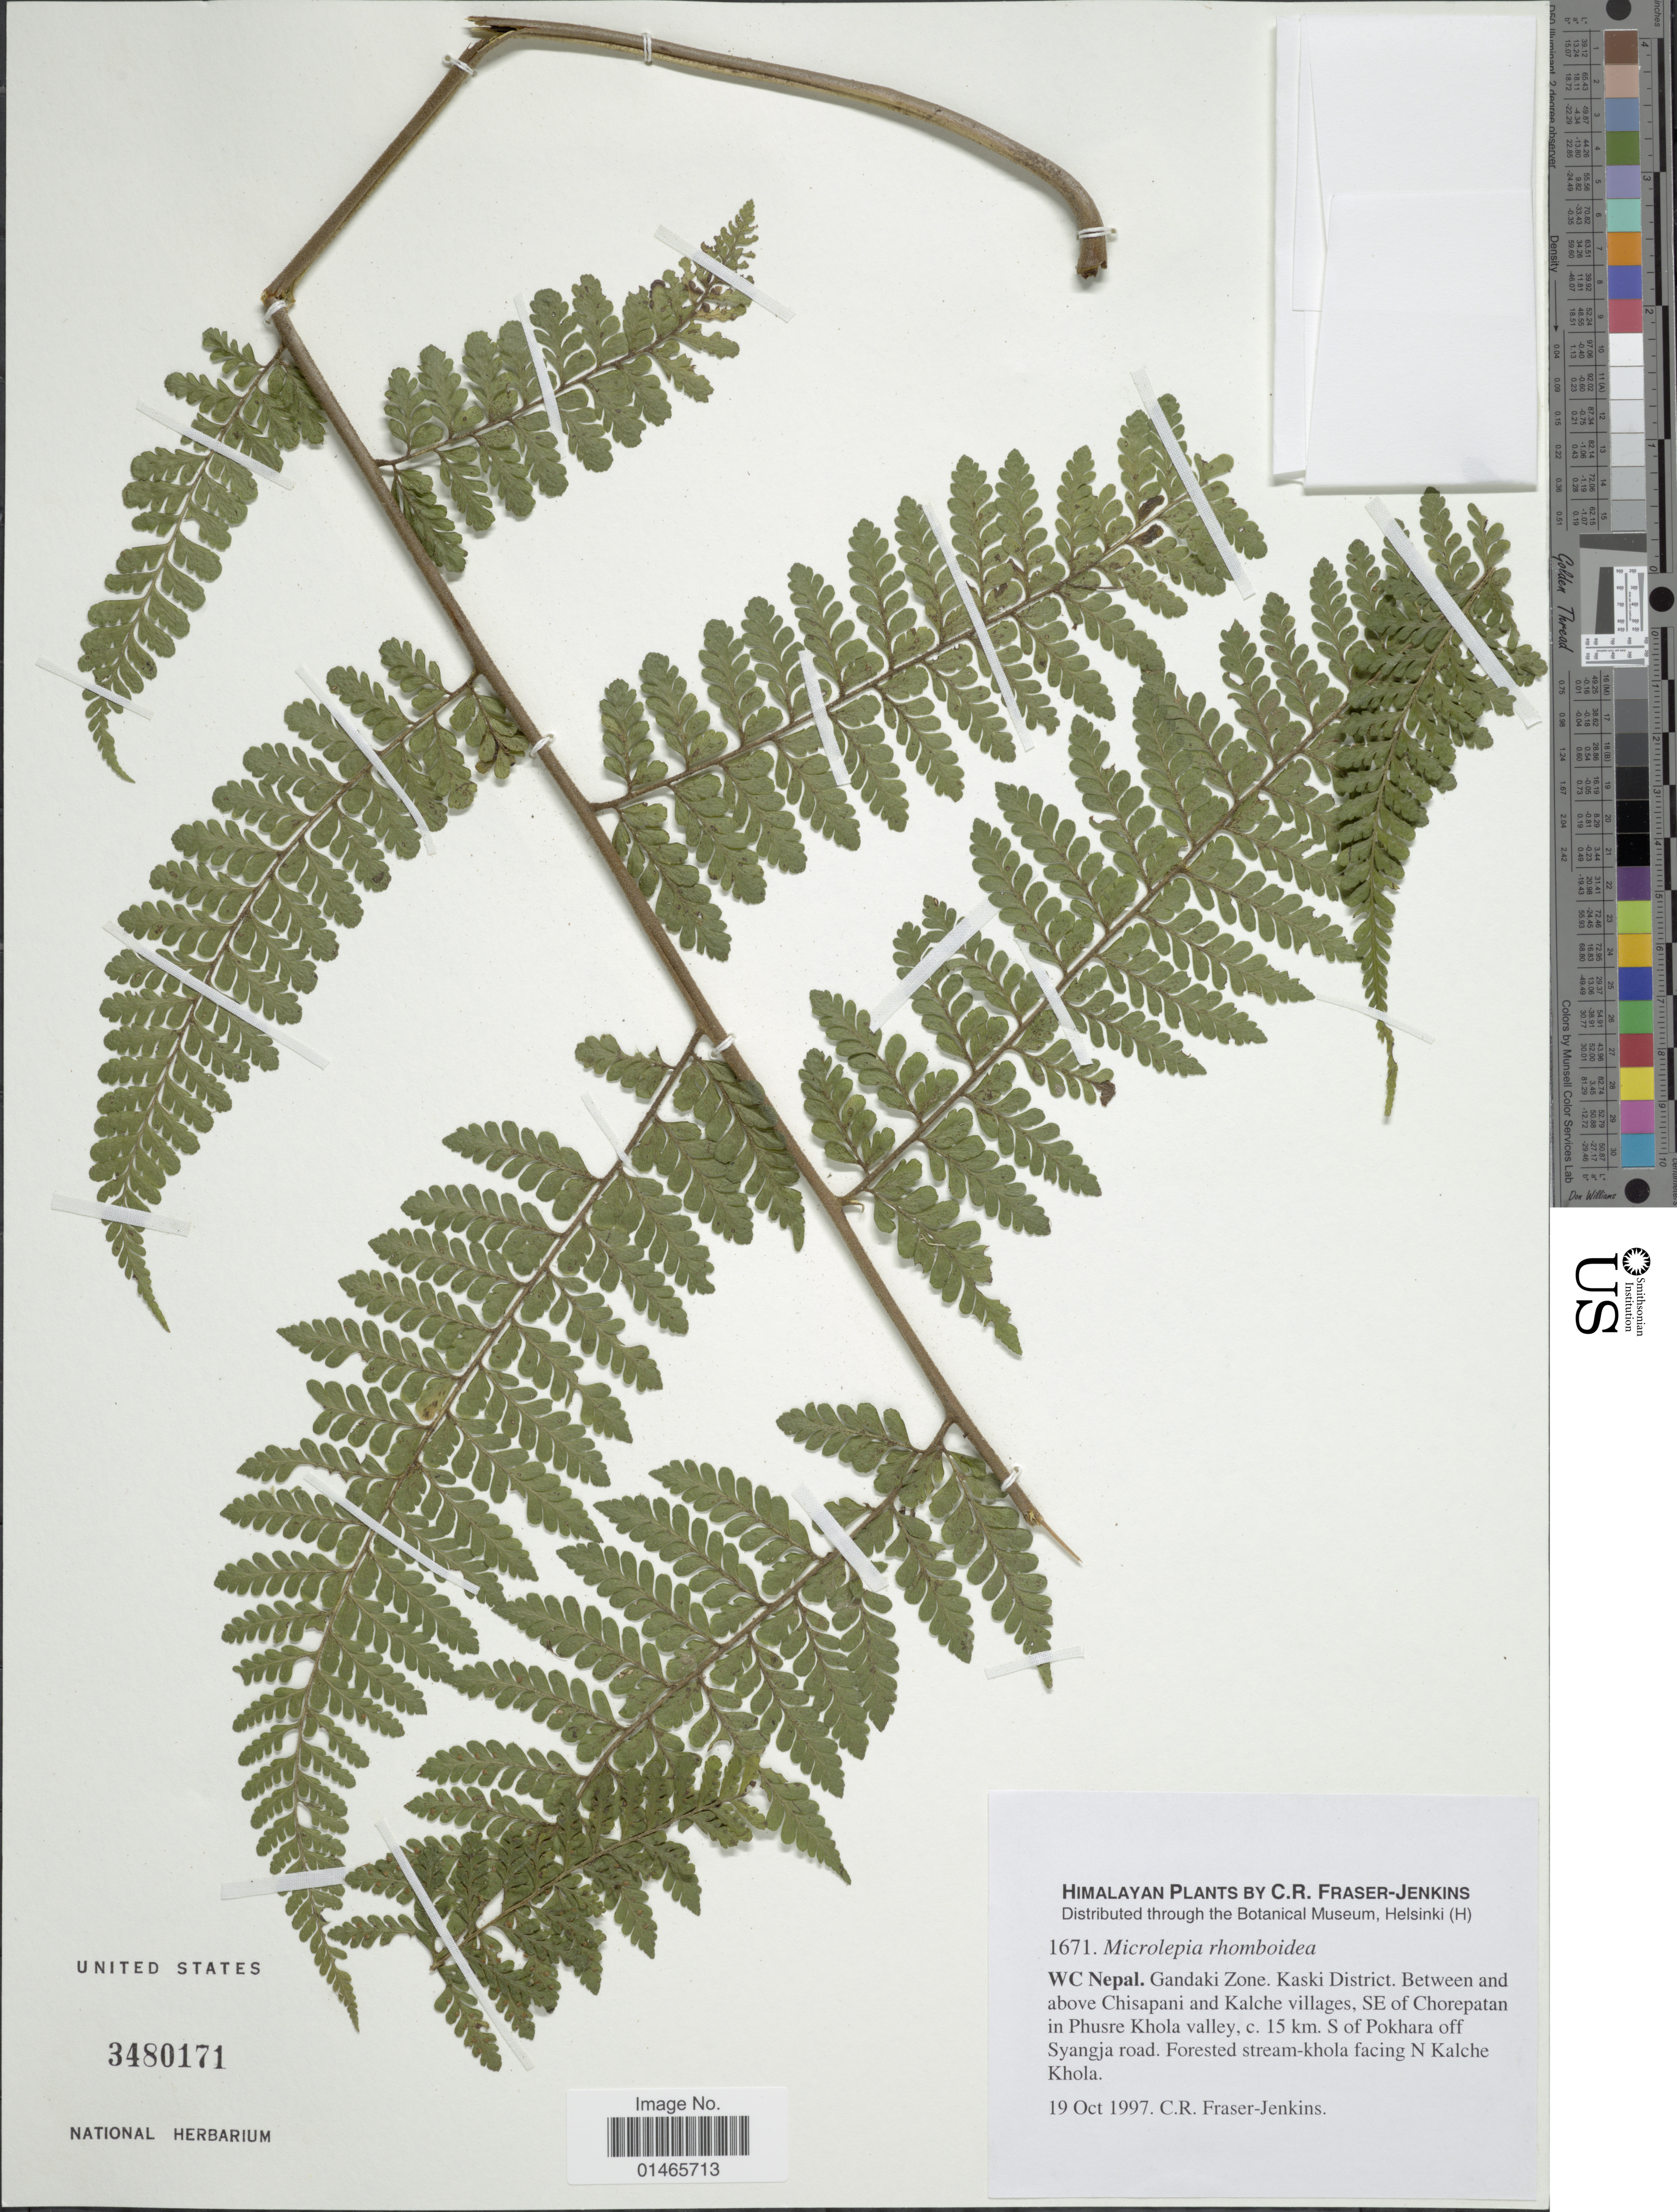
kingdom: Plantae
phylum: Tracheophyta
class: Polypodiopsida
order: Polypodiales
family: Dennstaedtiaceae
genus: Microlepia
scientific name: Microlepia rhomboidea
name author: (Wall. ex Kunze) Prantl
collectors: C. R. Fraser-Jenkins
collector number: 1671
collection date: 1997-10-19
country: Nepal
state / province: Gandaki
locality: WC Nepal, Gandaki Zone, Kaski District, Between and above Chisapani and Kalche villages, SE of Chorepatan in Phusre Khola valley, c. 15 km, S of Pokhara off Syangja road, forested stream-khola facing N, Kalche Khola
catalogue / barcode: US 3480171